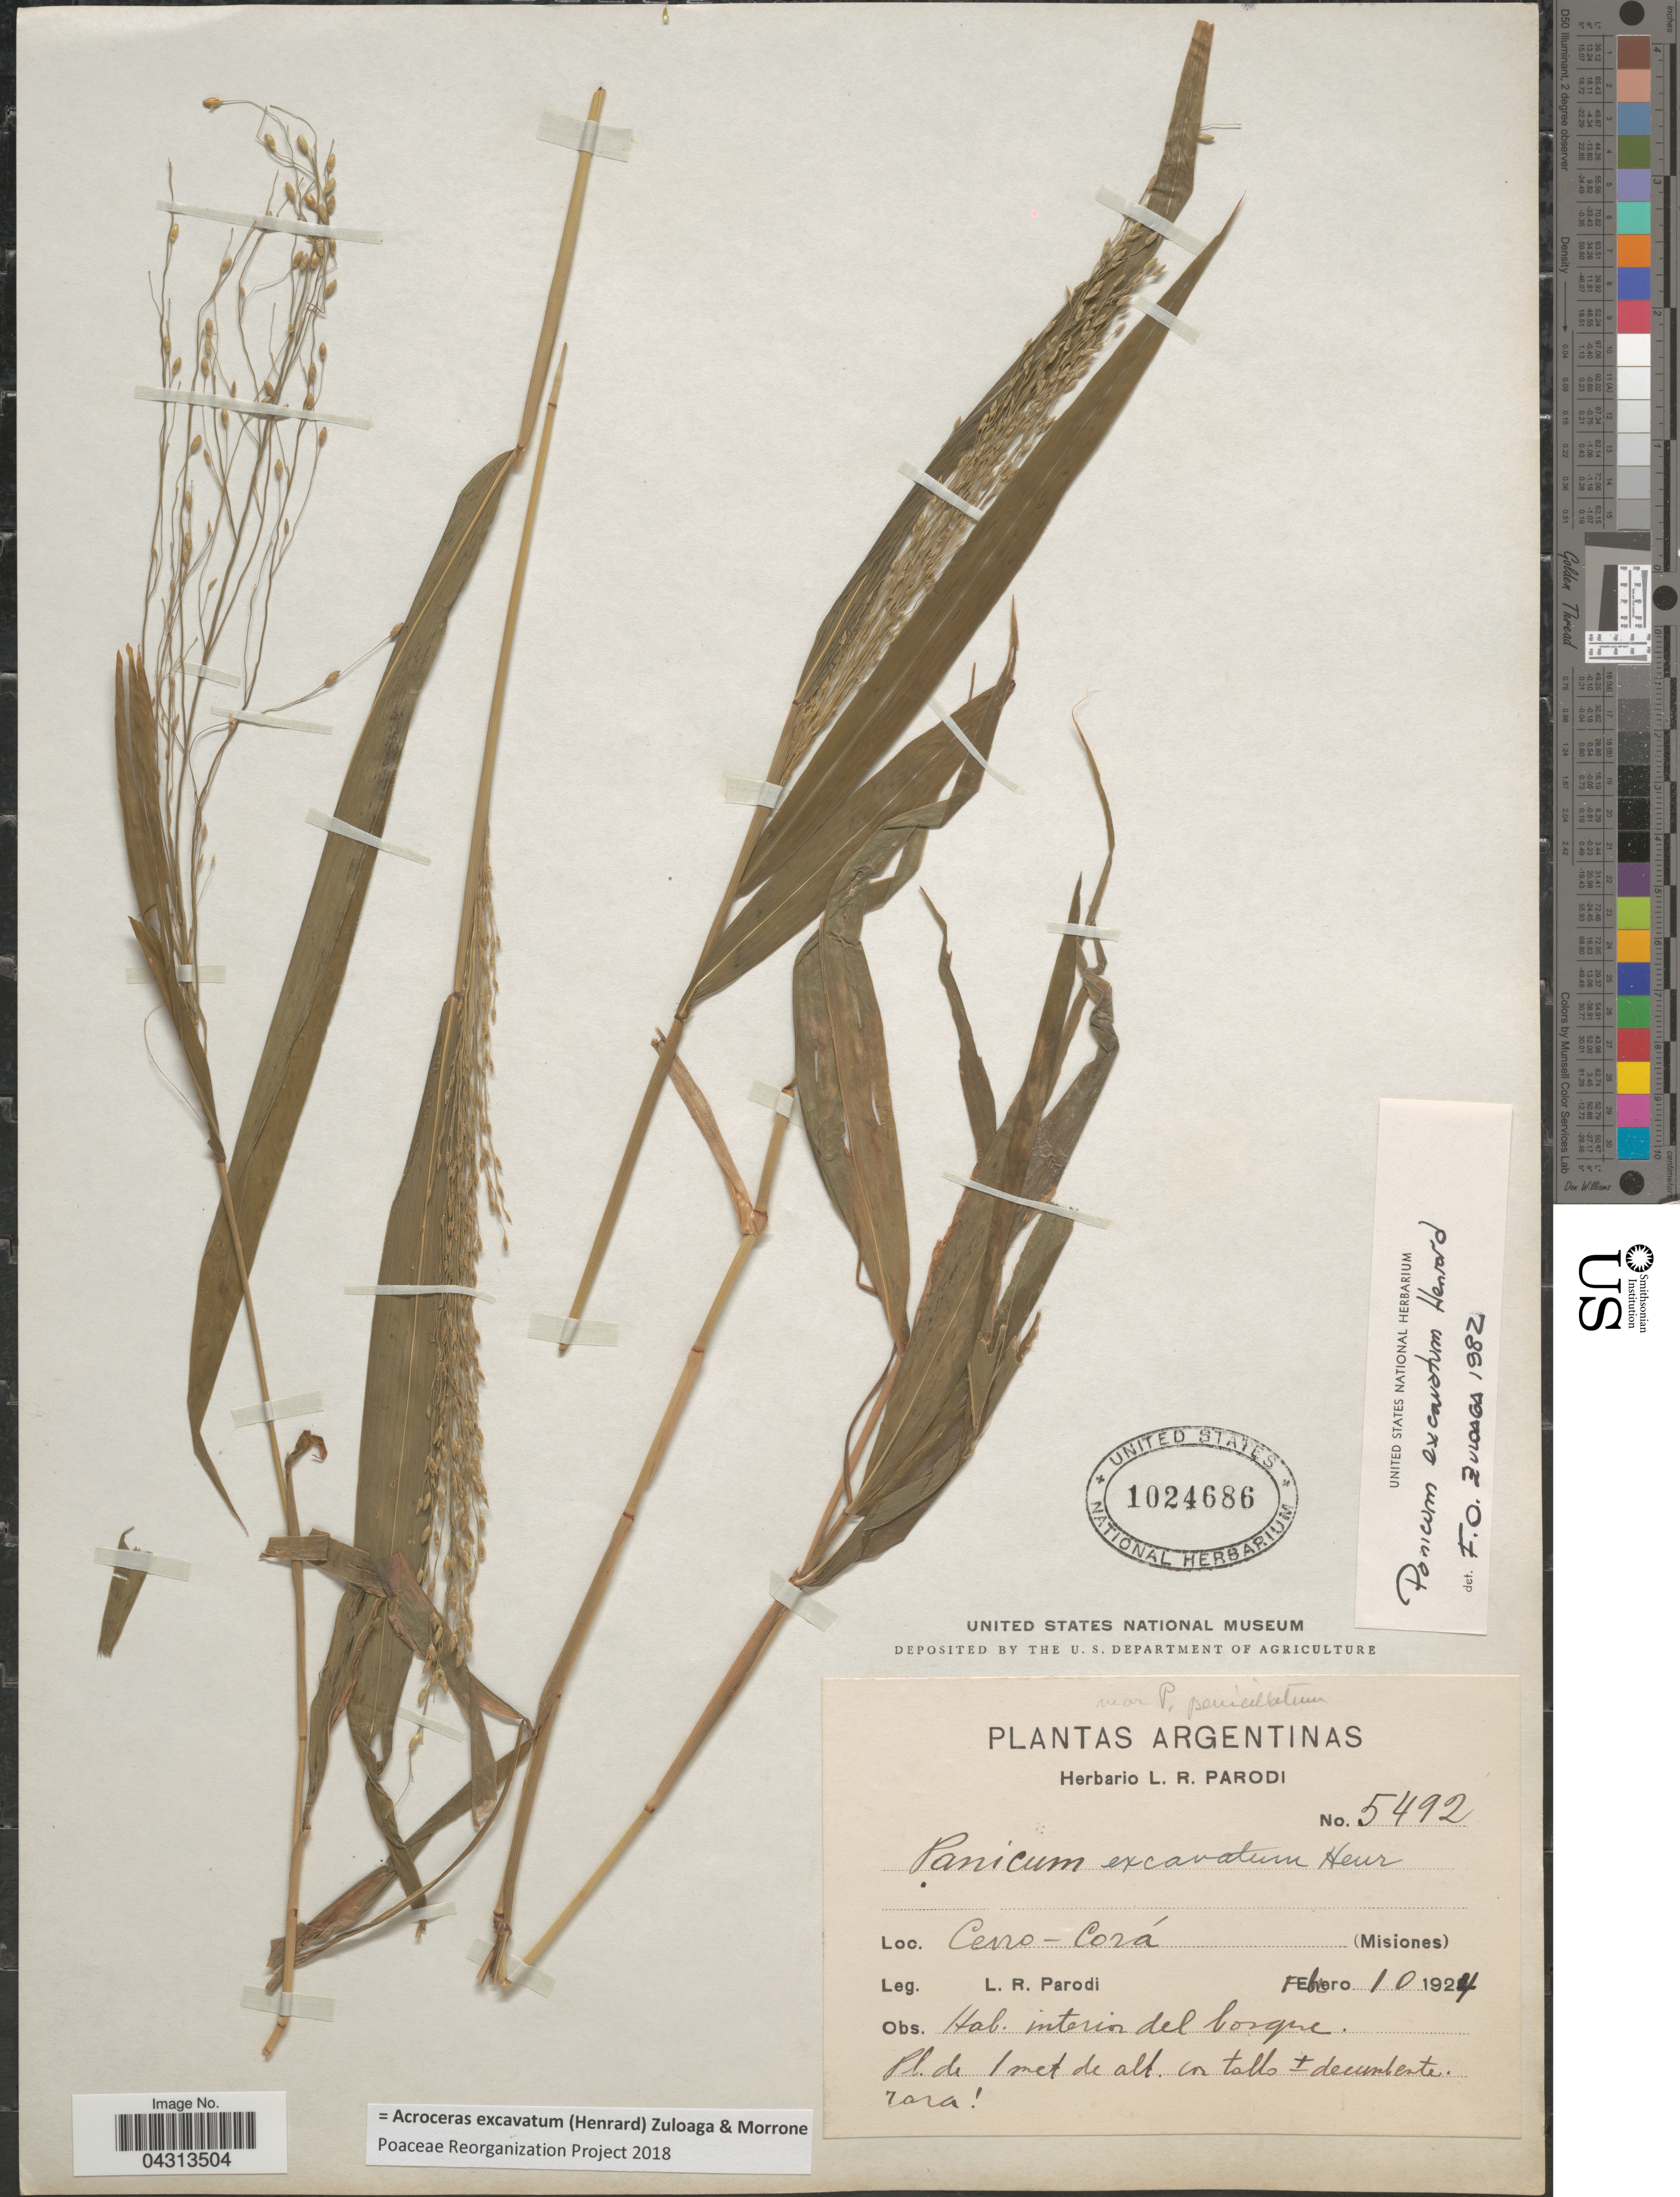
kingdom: Plantae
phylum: Tracheophyta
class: Liliopsida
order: Poales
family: Poaceae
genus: Acroceras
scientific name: Acroceras excavatum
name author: (Henr.) Zuloaga & Morrone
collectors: L. R. Parodi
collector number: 5492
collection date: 1924-02-10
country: Argentina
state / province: Misiones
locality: Cerro - Corá. Interior del bosque.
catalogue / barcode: US 1024686